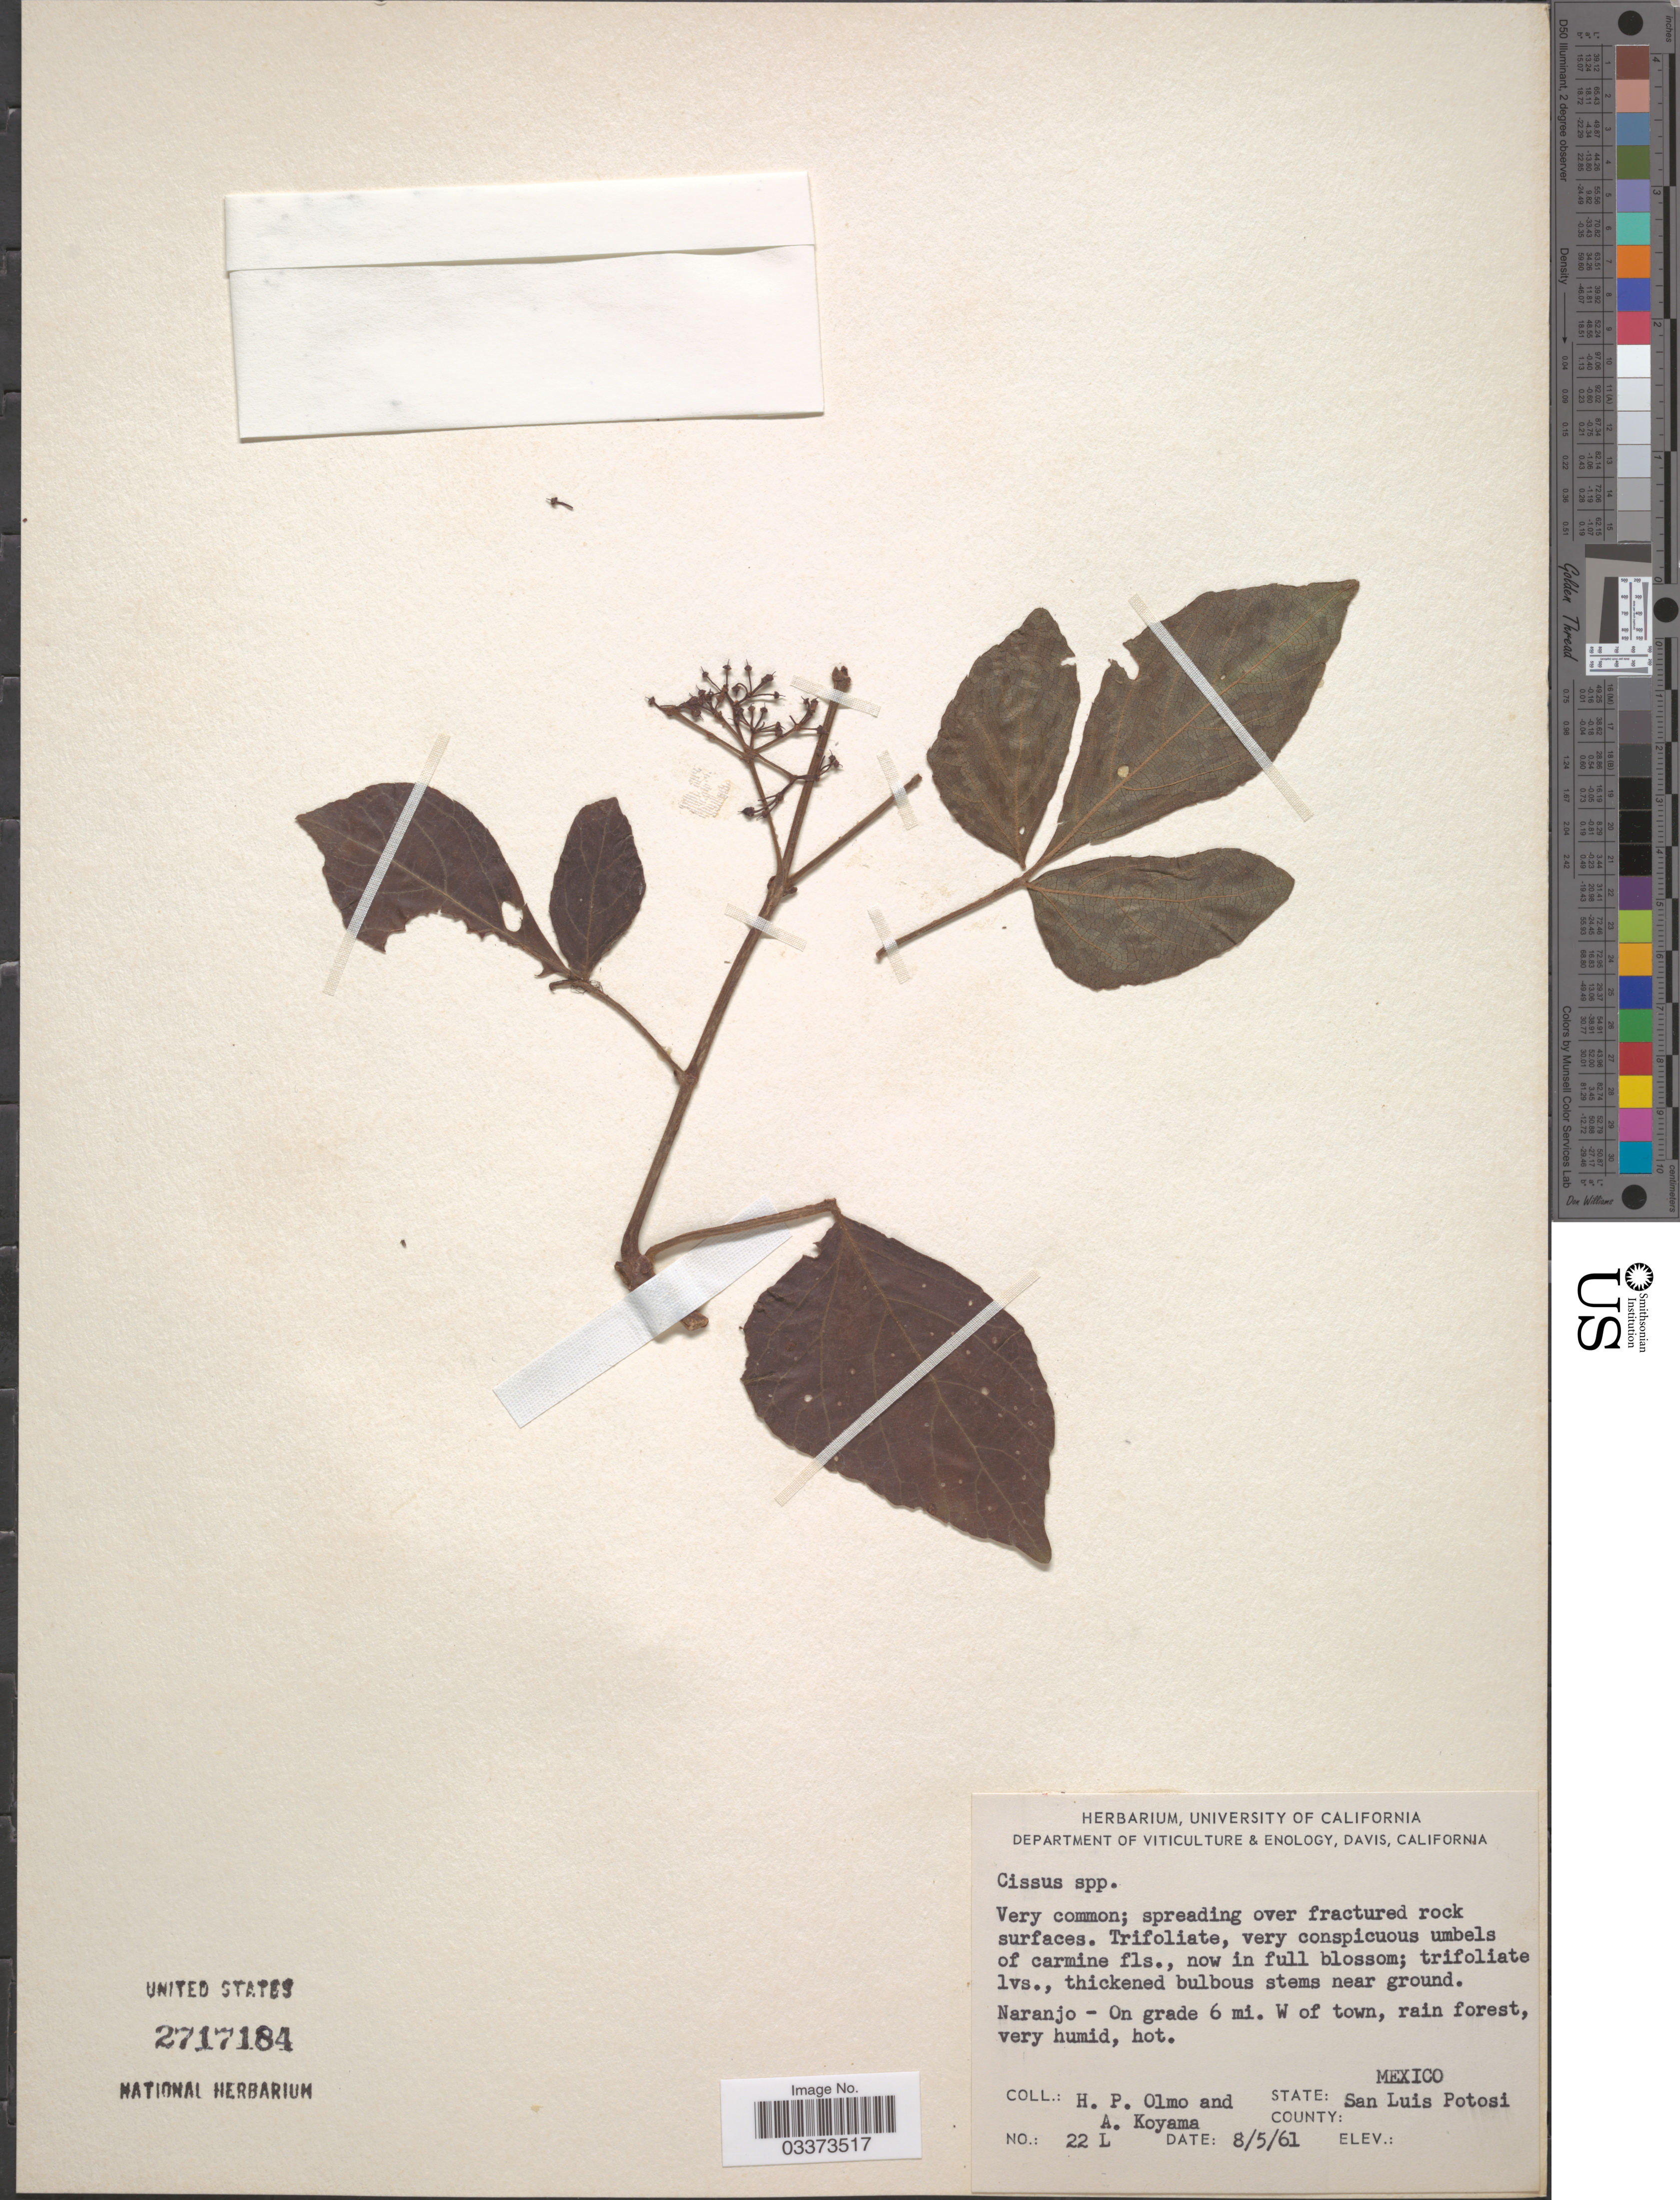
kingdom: Plantae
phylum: Tracheophyta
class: Magnoliopsida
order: Vitales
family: Vitaceae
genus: Cissus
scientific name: Cissus rhombifolia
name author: Vahl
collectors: H. Olmo & A. Koyama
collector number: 22 L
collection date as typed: Transcribed d/m/y: 8/5/61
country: Mexico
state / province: San Luis Potosí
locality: Naranjo - On grade 6 mi. W of town.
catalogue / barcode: US 2717184